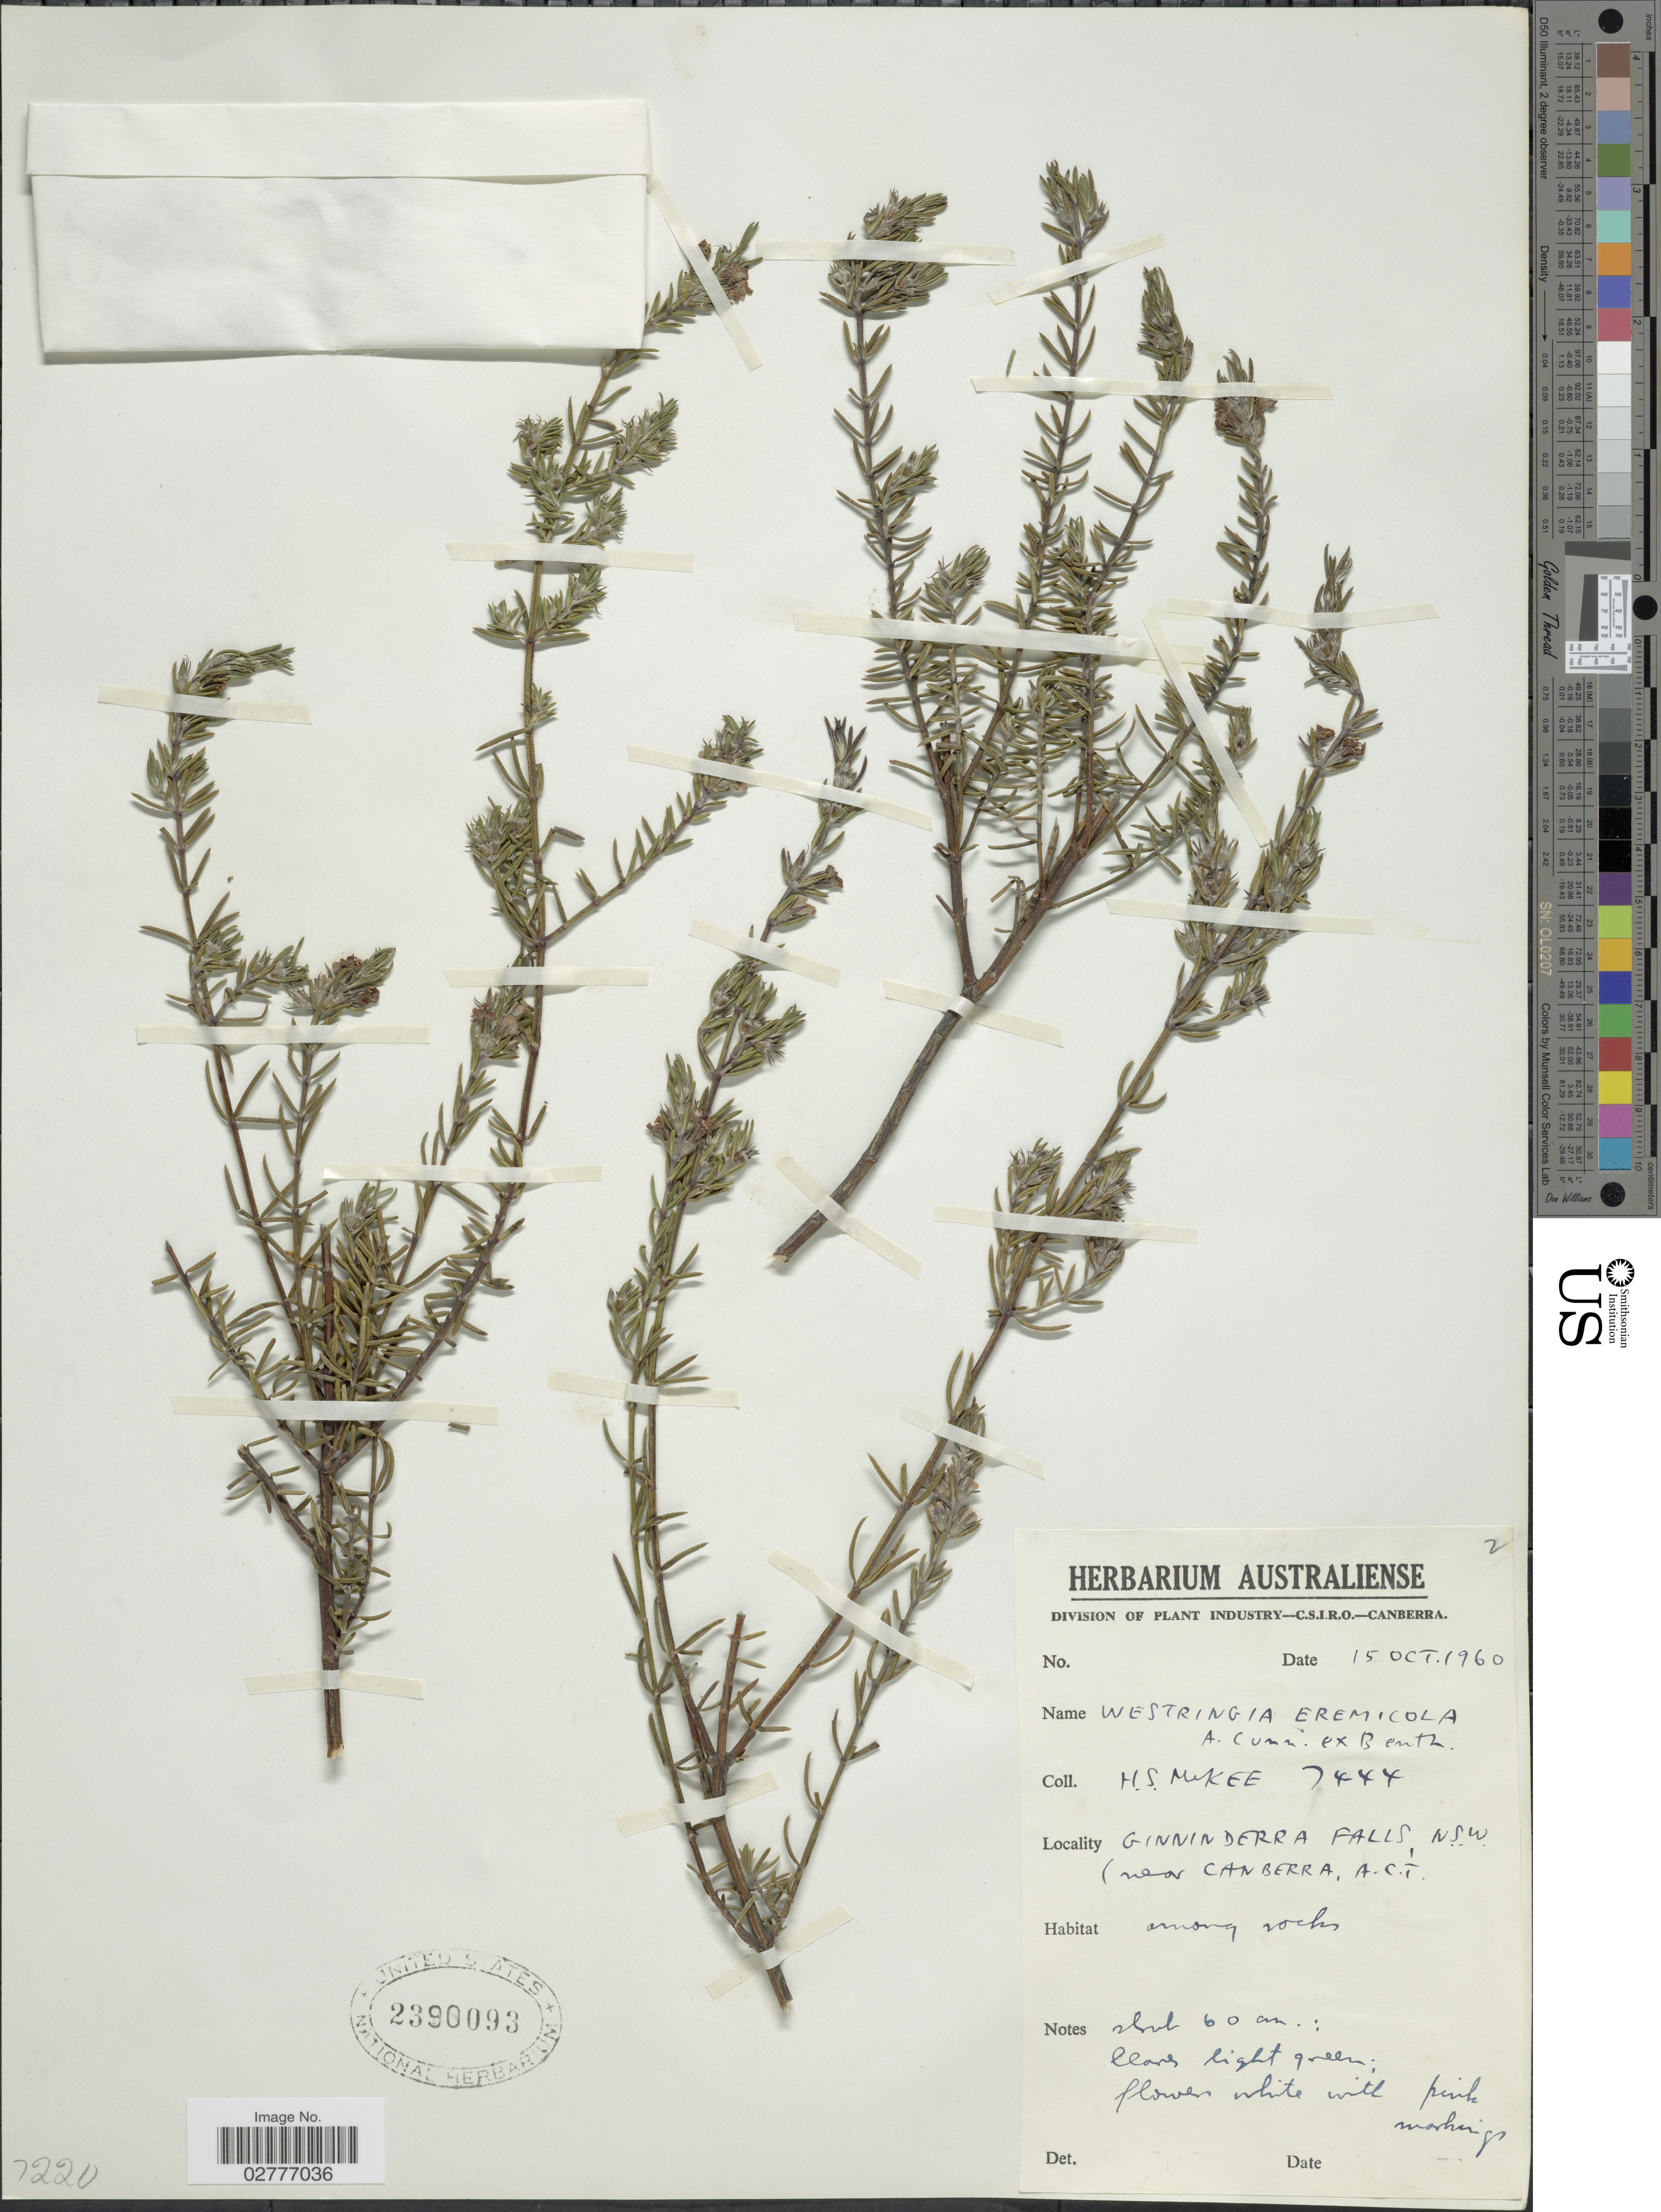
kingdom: Plantae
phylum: Tracheophyta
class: Magnoliopsida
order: Lamiales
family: Lamiaceae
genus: Westringia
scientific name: Westringia eremicola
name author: A. Cunn. ex Benth.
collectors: H. S. McKee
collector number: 7444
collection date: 1960-10-15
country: Australia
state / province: New South Wales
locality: Ginninderra Falls, N.S.W. (near Canberra, A.C.T.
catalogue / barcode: US 2390093